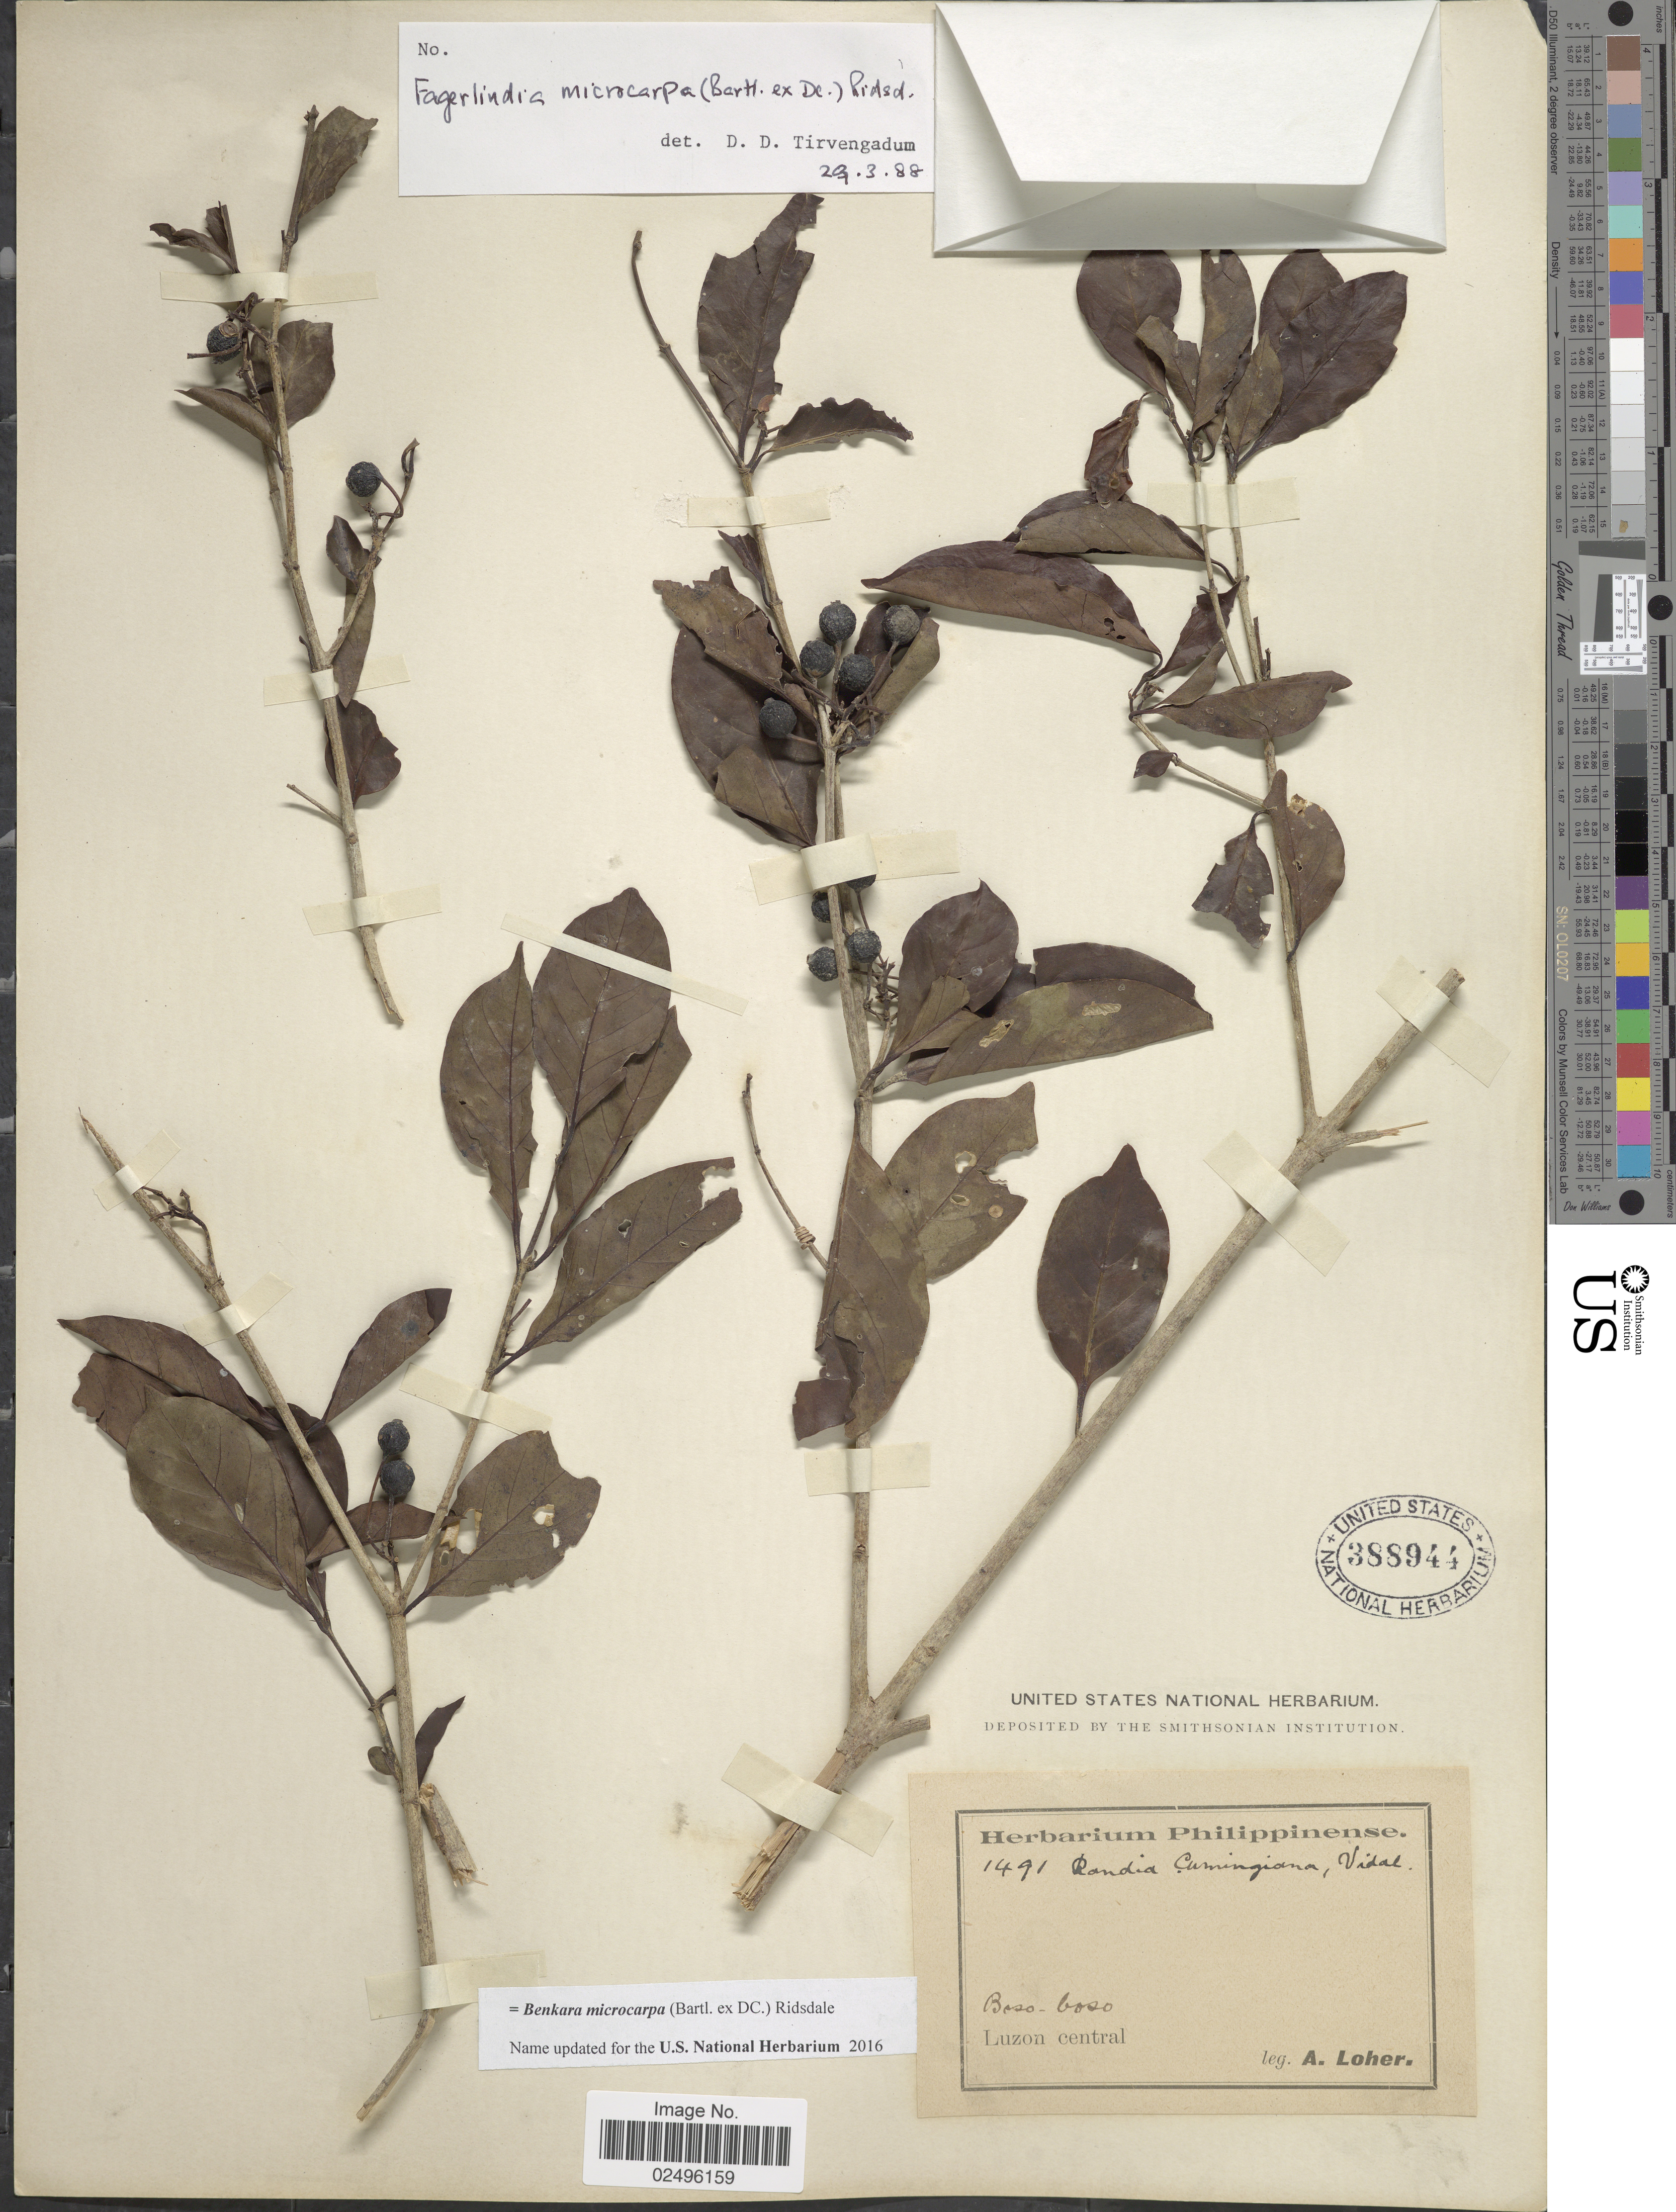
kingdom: Plantae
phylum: Tracheophyta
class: Magnoliopsida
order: Gentianales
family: Rubiaceae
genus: Fagerlindia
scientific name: Fagerlindia microcarpa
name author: (Bartl. ex DC.) Ridsdale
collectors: A. Loher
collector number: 1491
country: Philippines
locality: Boso-boso, Luzon central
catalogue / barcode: US 388944